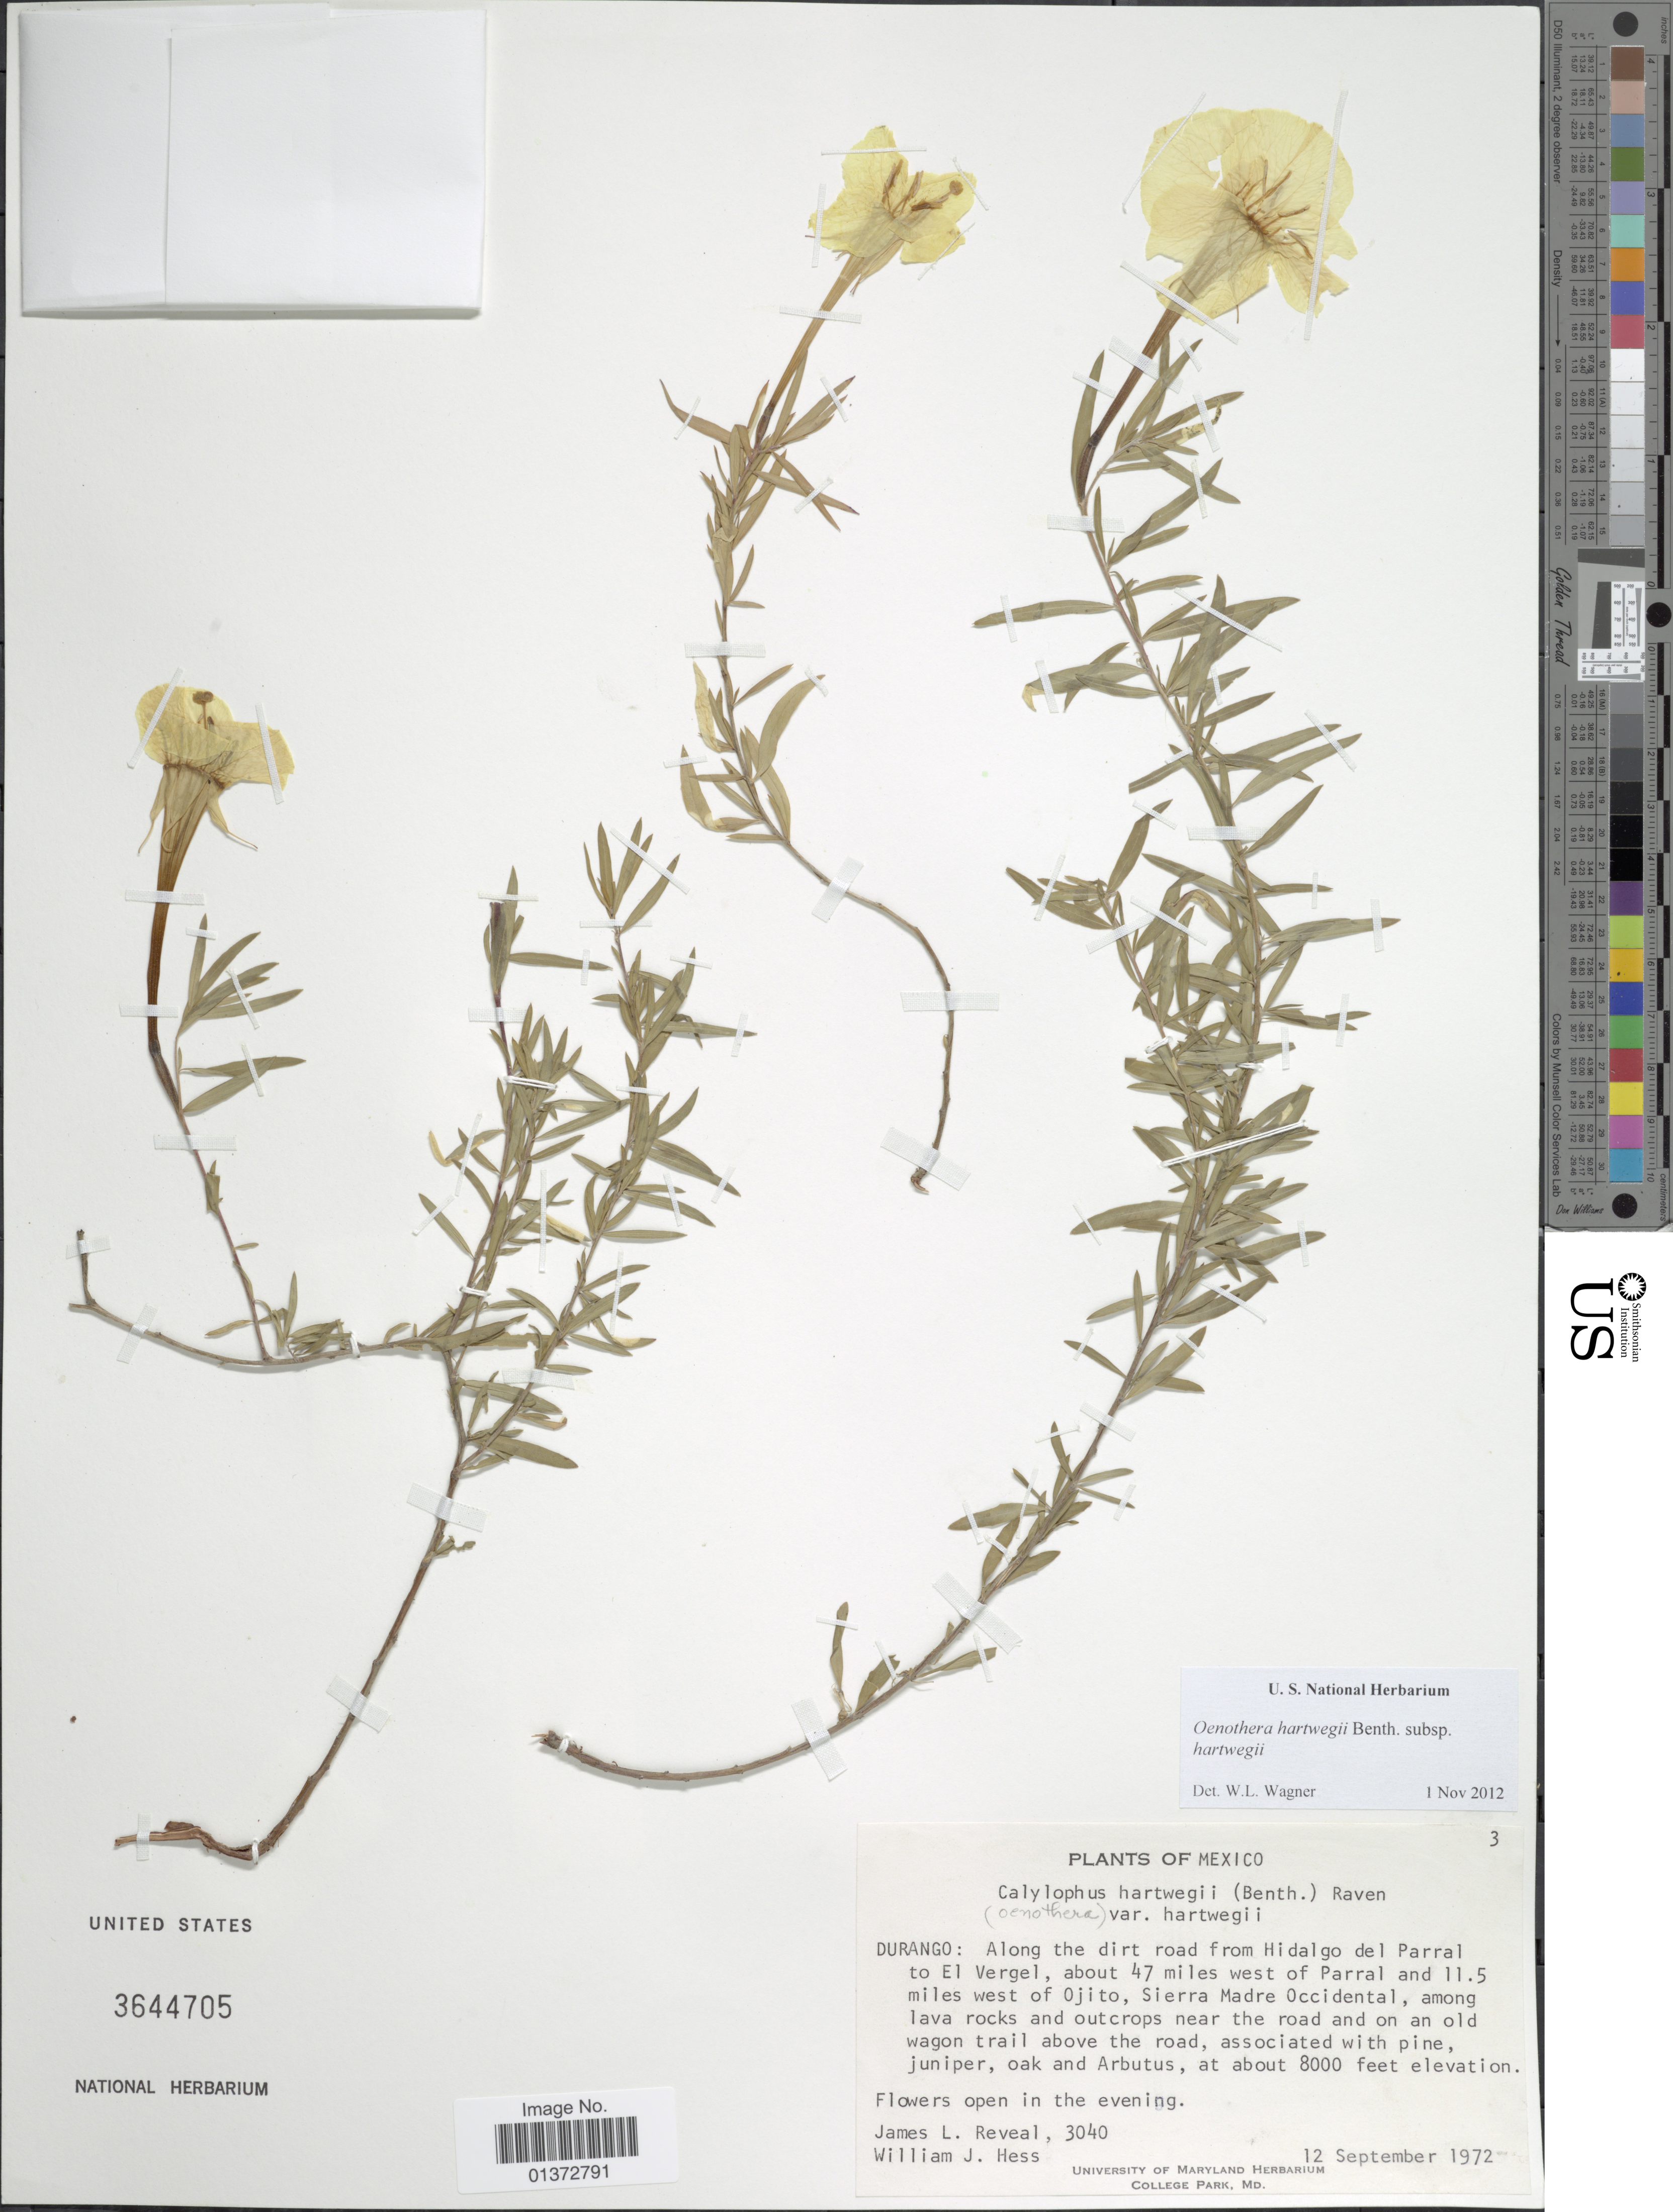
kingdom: Plantae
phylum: Tracheophyta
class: Magnoliopsida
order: Myrtales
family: Onagraceae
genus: Oenothera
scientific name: Oenothera hartwegii subsp. hartwegii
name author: Benth.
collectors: J. L. Reveal & W. Hess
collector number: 3040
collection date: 1972-09-12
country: Mexico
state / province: Durango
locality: Along the dirt road from Hidalgo del Parral to El Vergel, about 47 miles west of Parral and 11.5 miles west of Ojito, Sierra Madre Occidental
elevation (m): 2438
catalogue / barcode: US 3644705